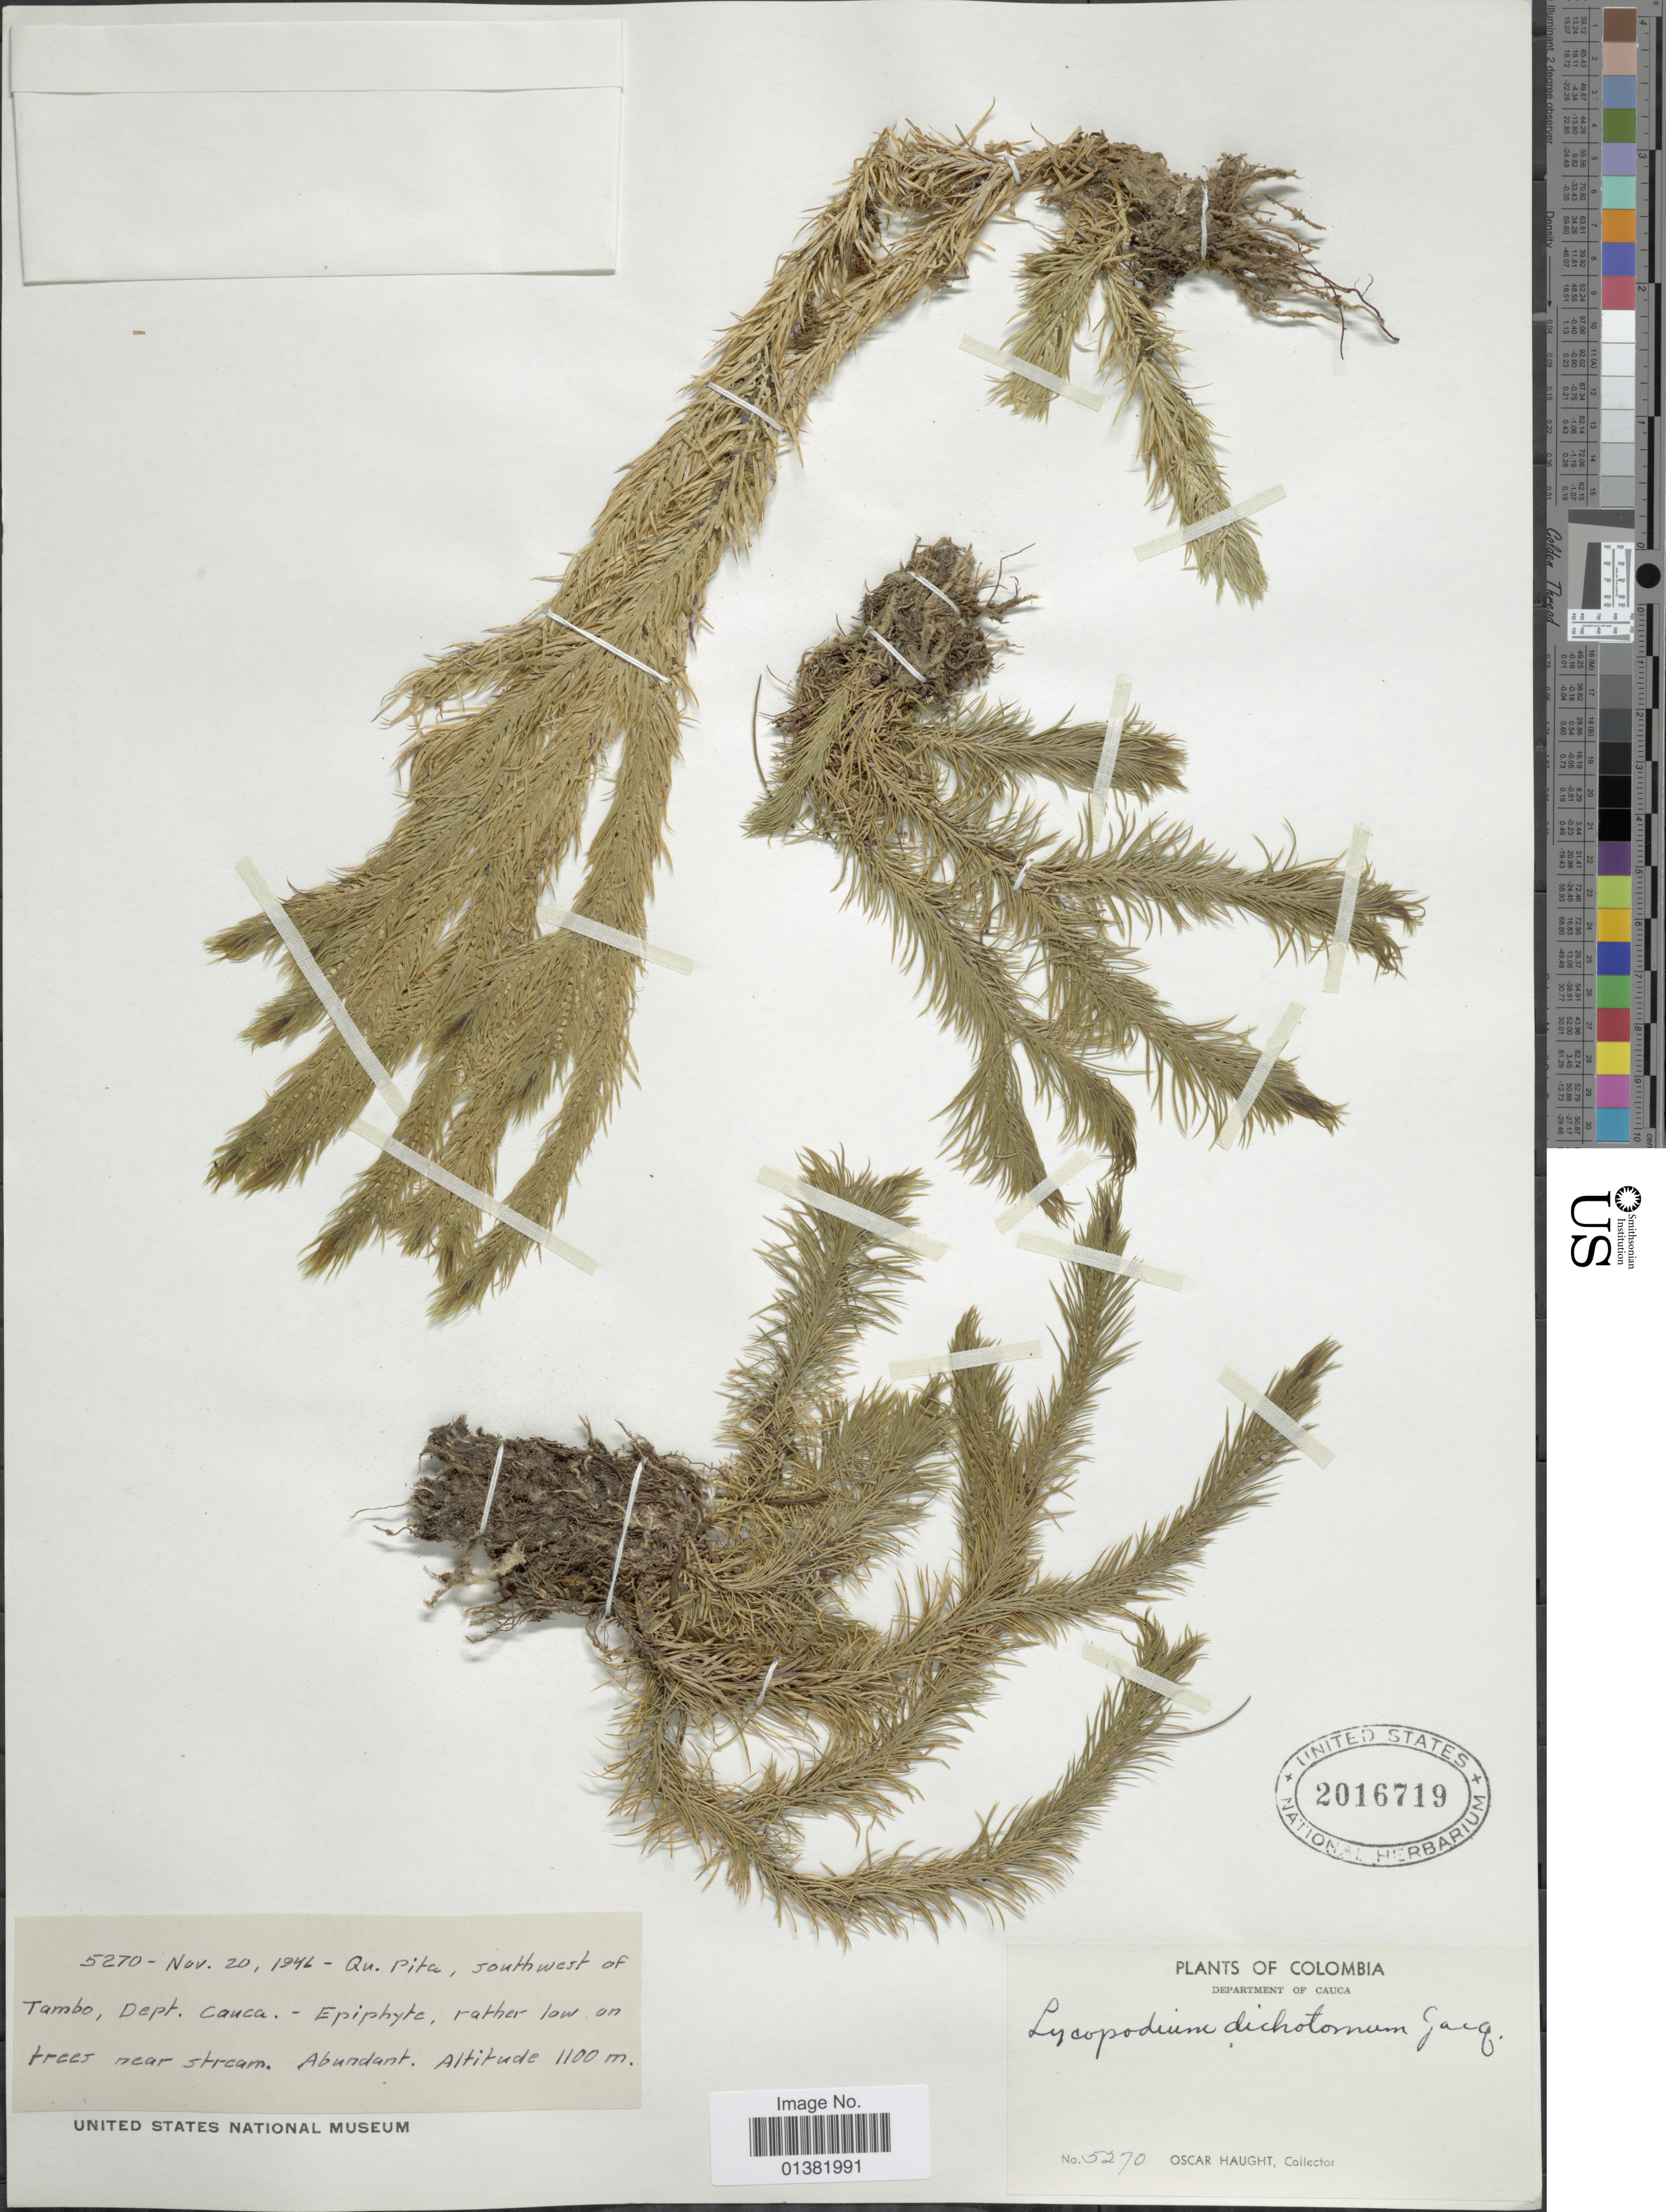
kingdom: Plantae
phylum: Tracheophyta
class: Lycopodiopsida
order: Lycopodiales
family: Lycopodiaceae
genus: Phlegmariurus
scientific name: Phlegmariurus dichotomus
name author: (Jacq.) W.H. Wagner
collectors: O. L. Haught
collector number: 5270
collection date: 1946-11-20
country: Colombia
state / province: Cauca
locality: Qu. Pita, southwest of Tambo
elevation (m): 1100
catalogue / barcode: US 2016719